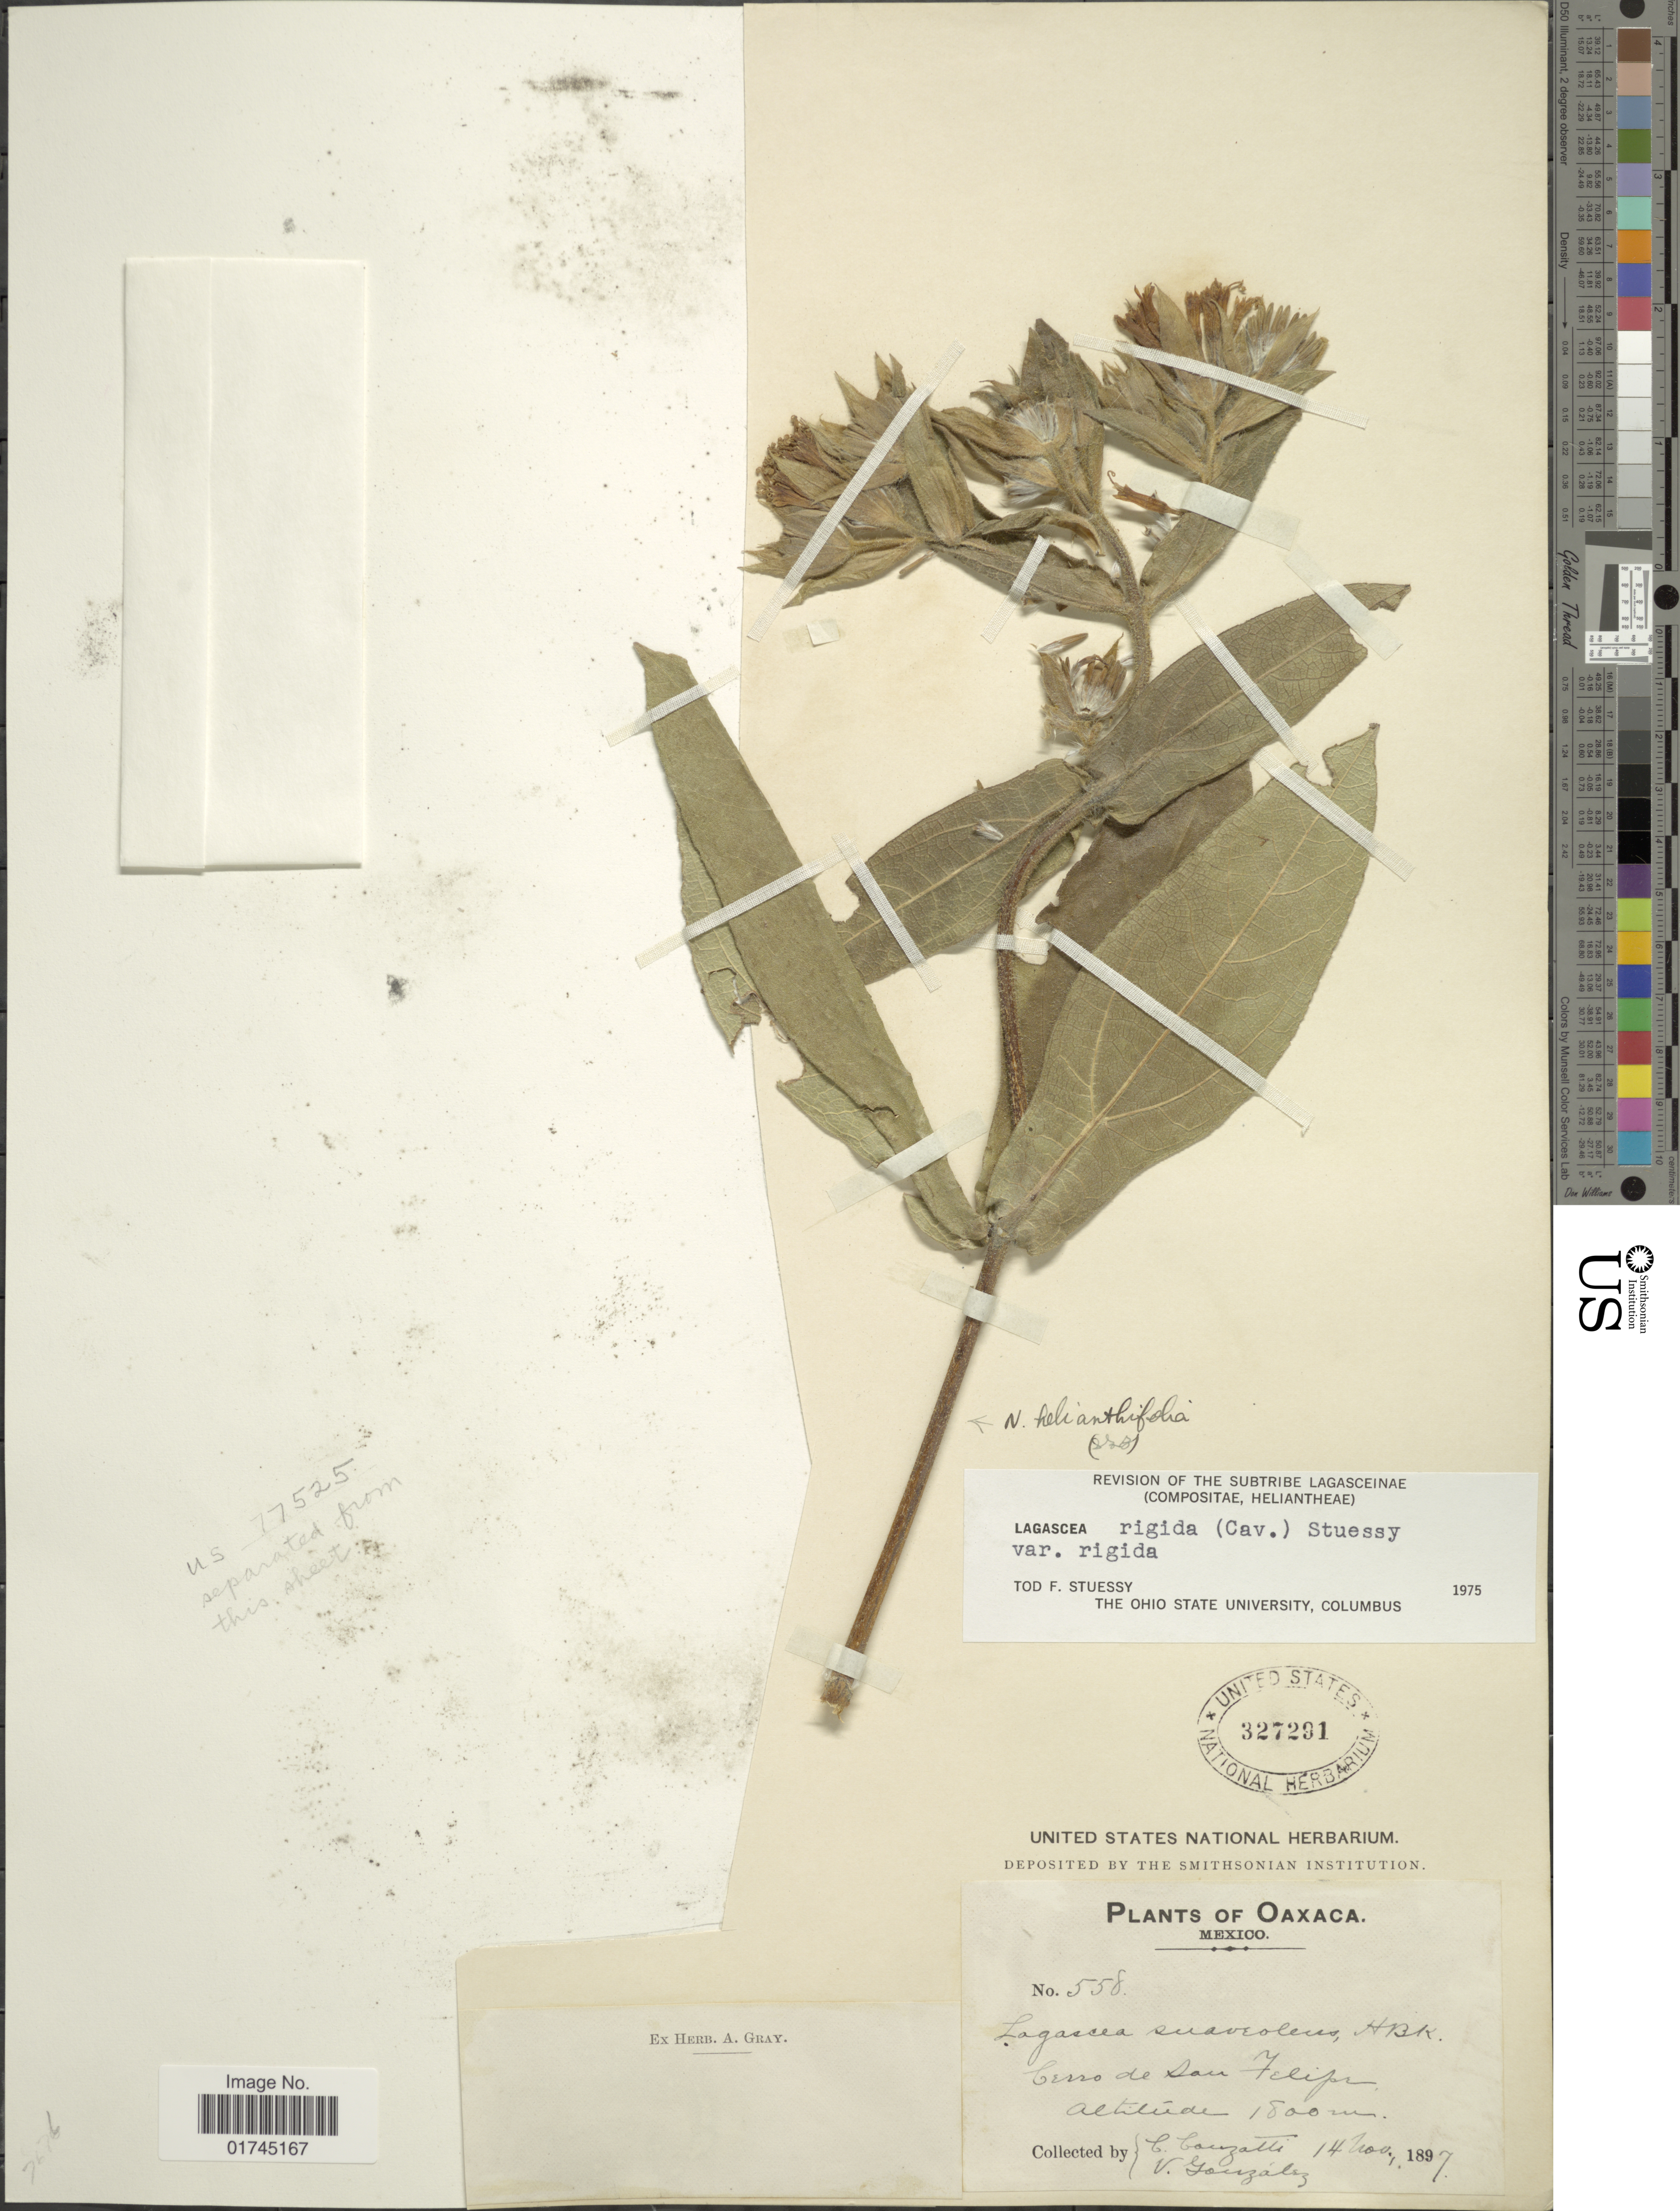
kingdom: Plantae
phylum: Tracheophyta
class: Magnoliopsida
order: Asterales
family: Asteraceae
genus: Lagascea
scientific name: Lagascea helianthifolia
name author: Kunth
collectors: C. Conzatti & V. González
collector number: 558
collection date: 1897-11-14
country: Mexico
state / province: Oaxaca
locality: Cerro de San Felipe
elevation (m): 1800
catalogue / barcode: US 327291